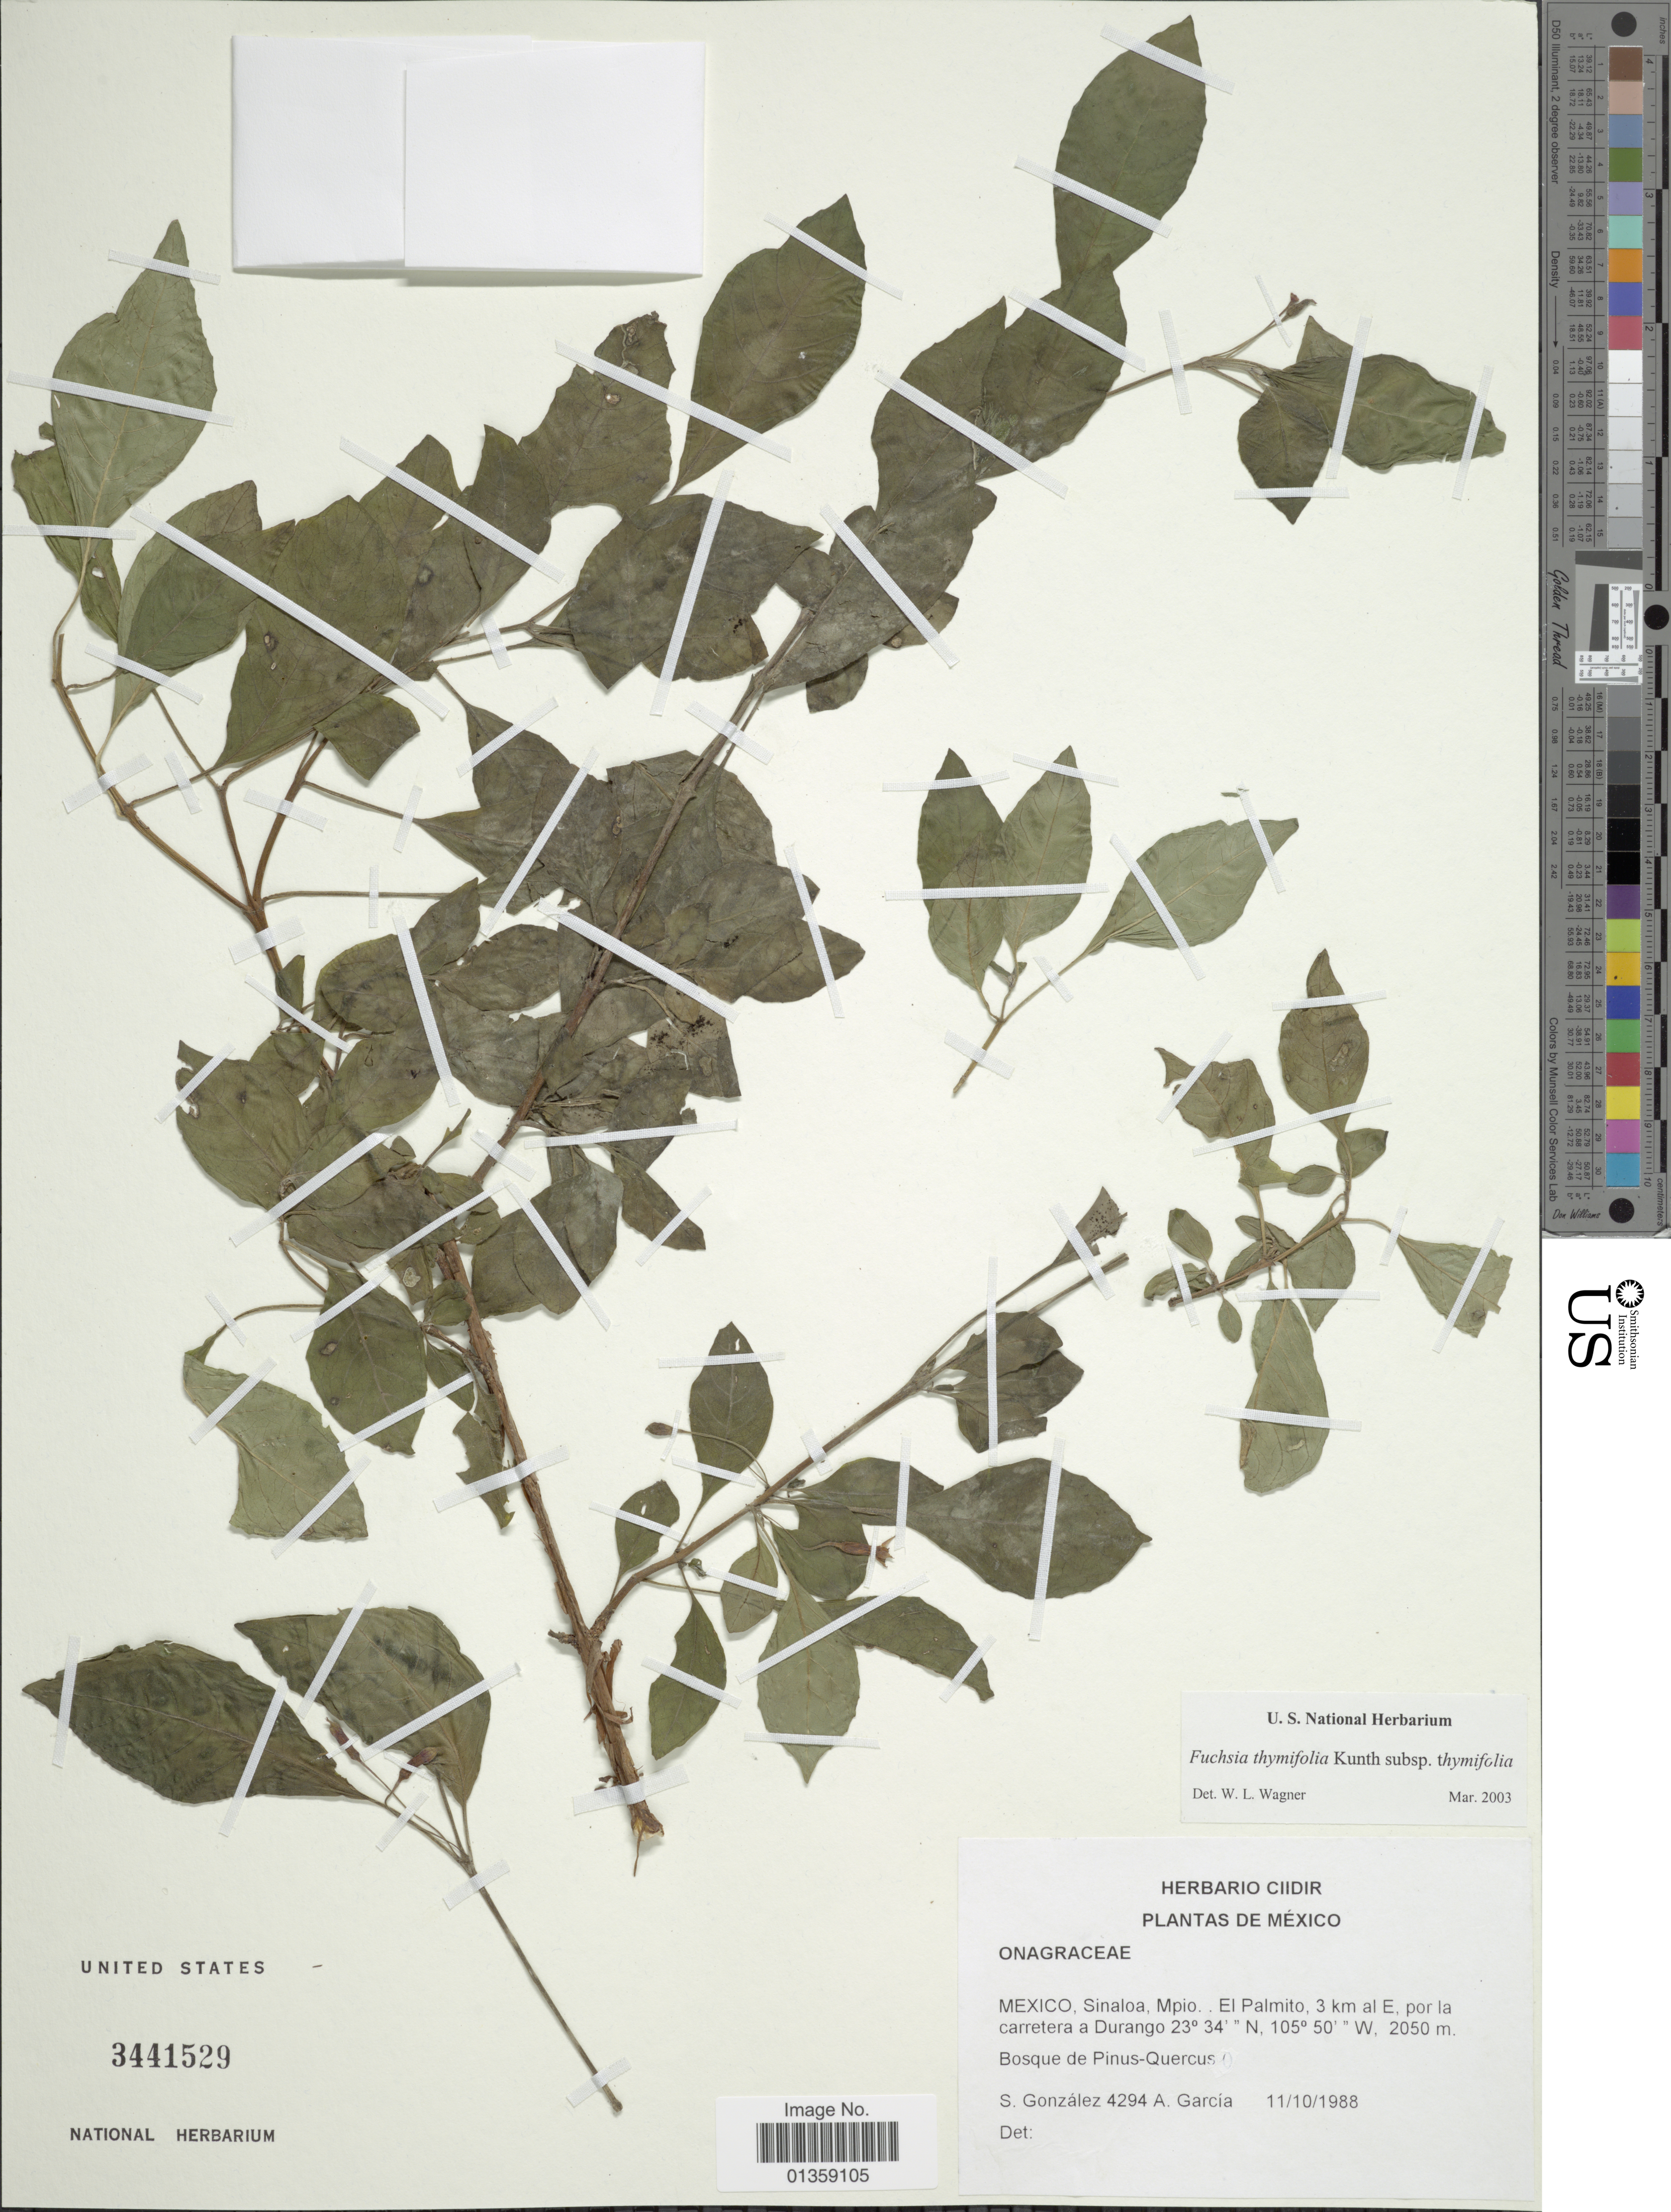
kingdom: Plantae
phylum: Tracheophyta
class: Magnoliopsida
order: Myrtales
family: Onagraceae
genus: Fuchsia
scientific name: Fuchsia thymifolia subsp. thymifolia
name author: Kunth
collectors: S. González & A. Garcia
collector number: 4294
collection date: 1988-10-11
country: Mexico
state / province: Sinaloa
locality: Mpio., El Palmito, 3 km al E, por la carretera a Durango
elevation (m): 2050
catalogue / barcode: US 3441529